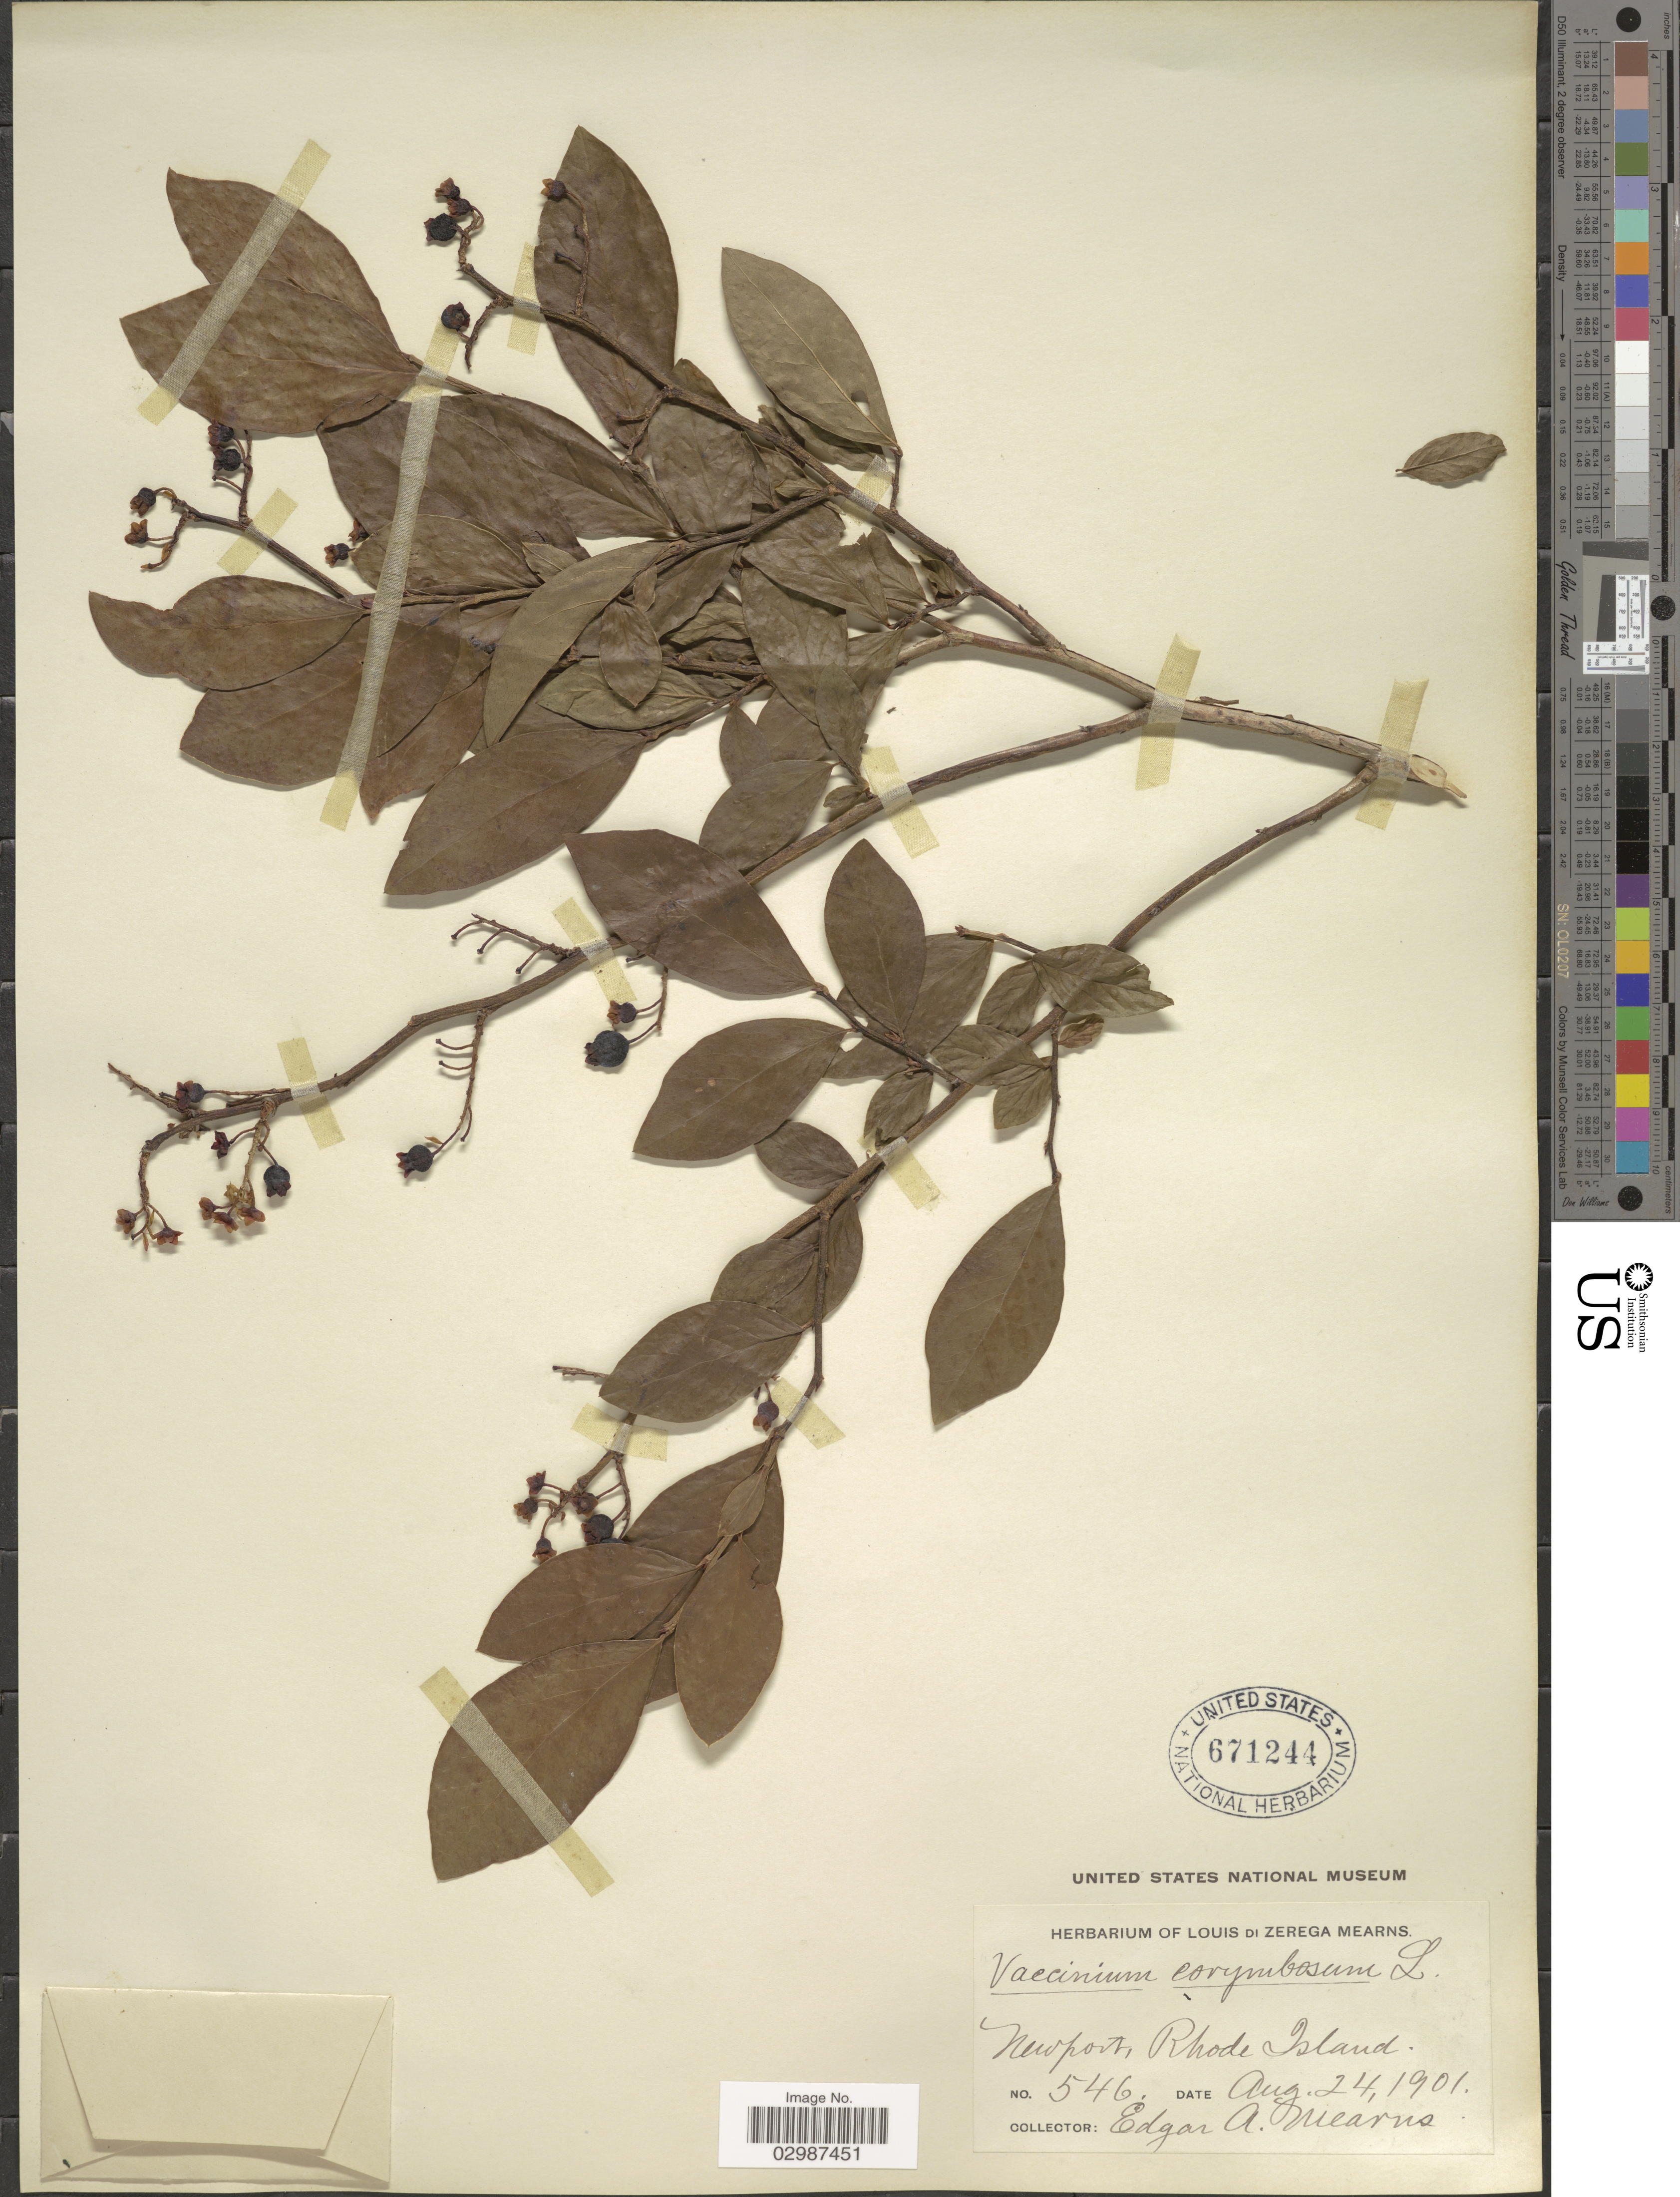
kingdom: Plantae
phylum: Tracheophyta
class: Magnoliopsida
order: Ericales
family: Ericaceae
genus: Vaccinium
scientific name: Vaccinium atrococcum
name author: (A. Gray) A. Heller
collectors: E. A. Mearns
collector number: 546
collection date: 1901-08-24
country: United States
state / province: Rhode Island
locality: Newport.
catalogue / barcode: US 671244